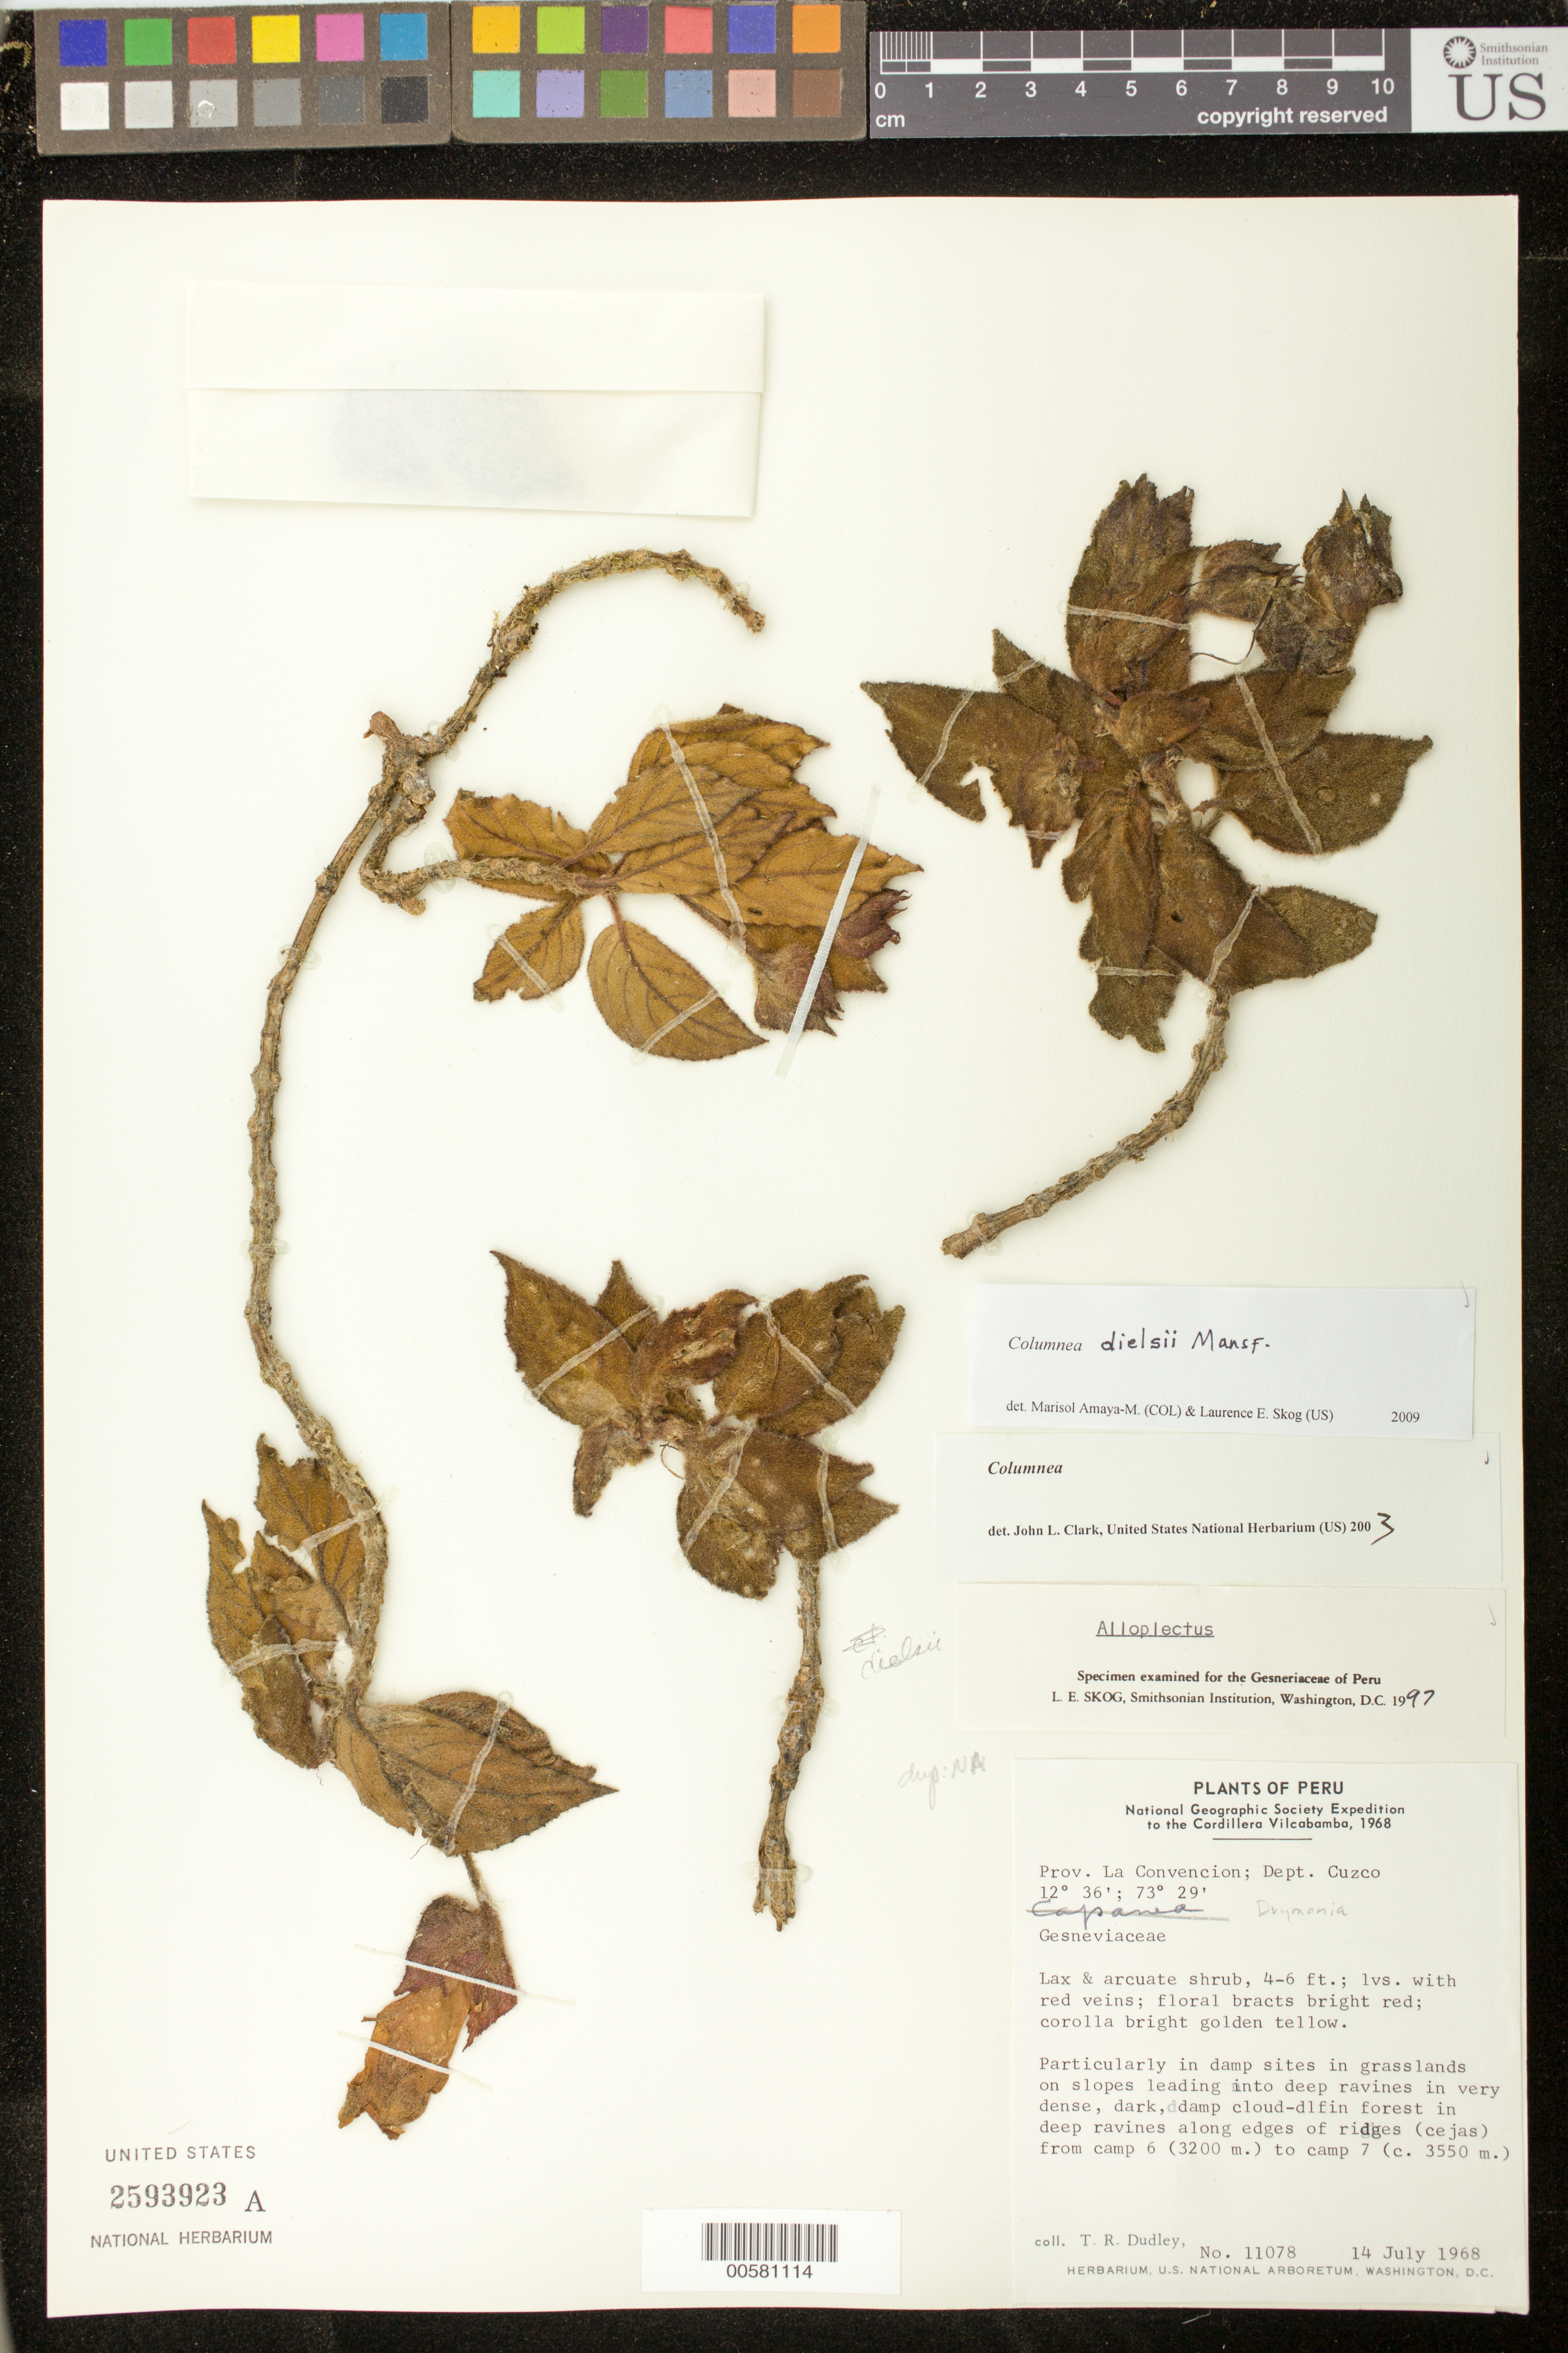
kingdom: Plantae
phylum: Tracheophyta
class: Magnoliopsida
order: Lamiales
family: Gesneriaceae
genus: Columnea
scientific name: Columnea dielsii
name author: Mansf.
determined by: Amaya-Márquez, M.; Skog, Laurence E.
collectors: T. R. Dudley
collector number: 11078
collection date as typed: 14 Jul 1968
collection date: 1968-07-14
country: Peru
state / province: Cusco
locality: Prov. La Convención, from camp 6 to camp 7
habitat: In damp sites in grasslands on slopes leading into deep ravines in very dense, dark, damp cloud-elfin forest in deep ravines along edges of ridges (cejas)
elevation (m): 3200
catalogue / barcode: US 2593923A